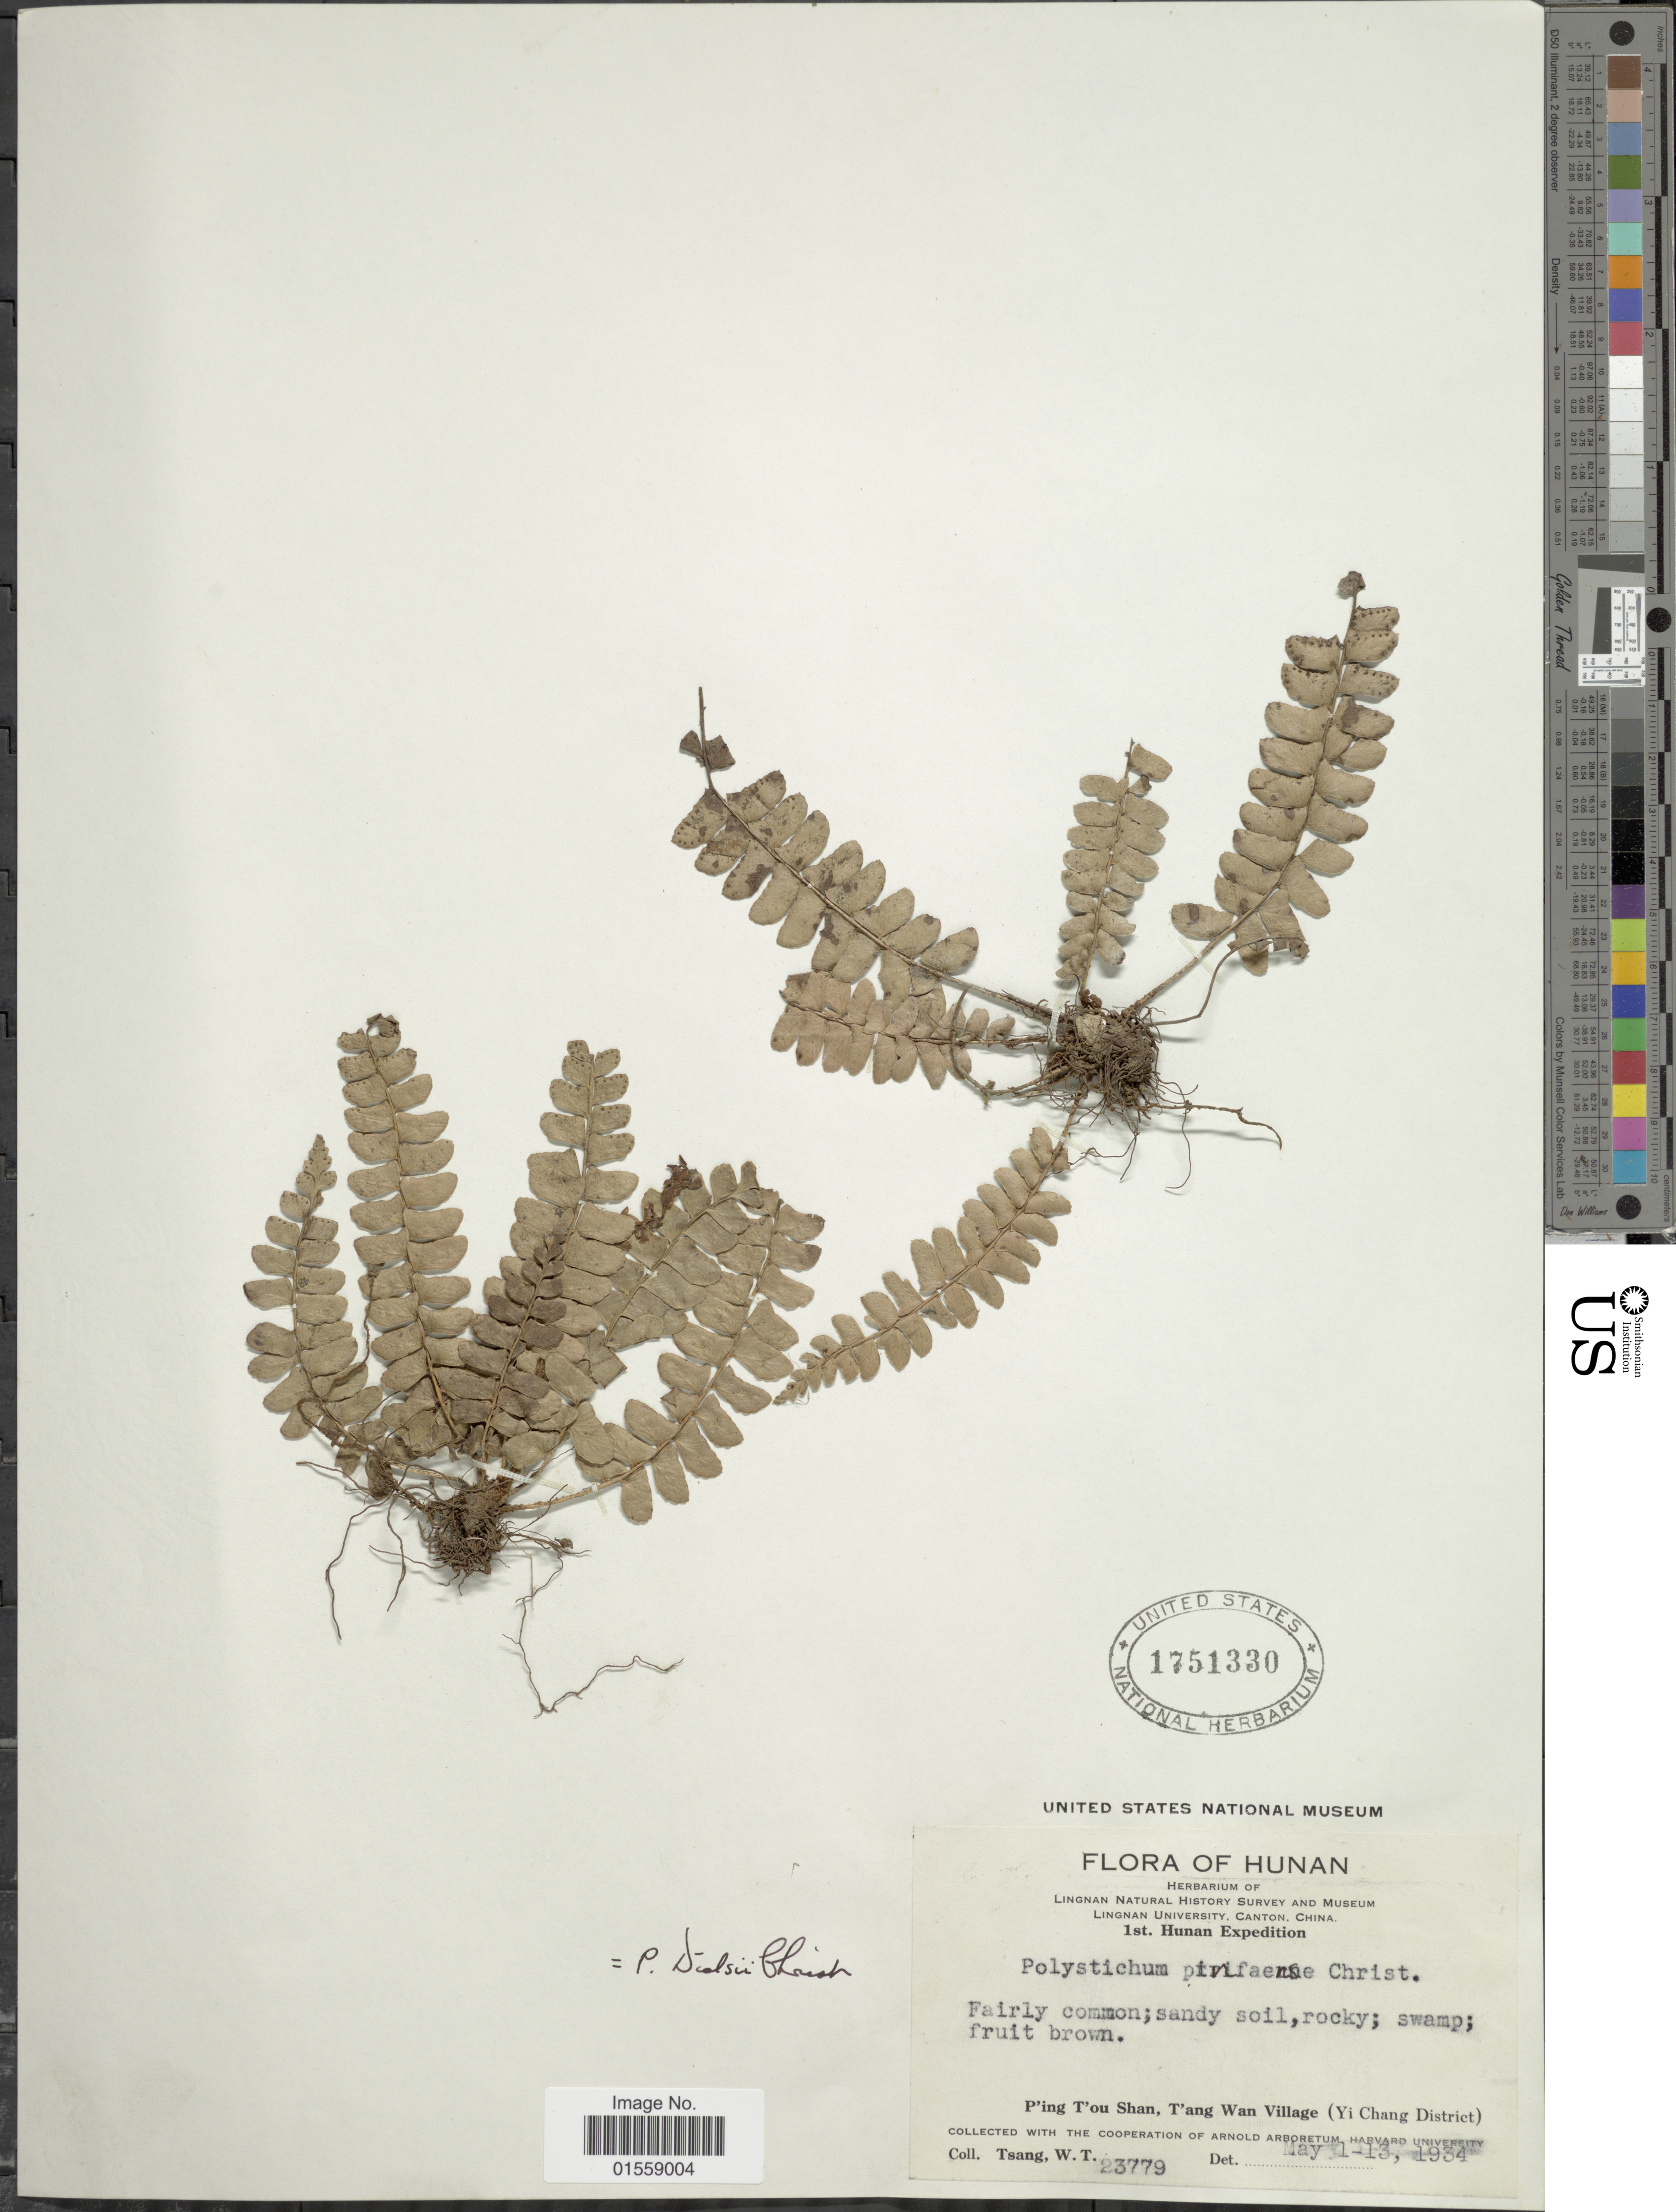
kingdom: Plantae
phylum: Tracheophyta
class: Polypodiopsida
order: Polypodiales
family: Dryopteridaceae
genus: Polystichum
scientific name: Polystichum dielsii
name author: Christ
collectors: W. T. Tsang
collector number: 23779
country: China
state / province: Hunan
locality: P'ing T'ou Shan, T'ang Wan Village (Yi Chang District).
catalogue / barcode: US 1751330